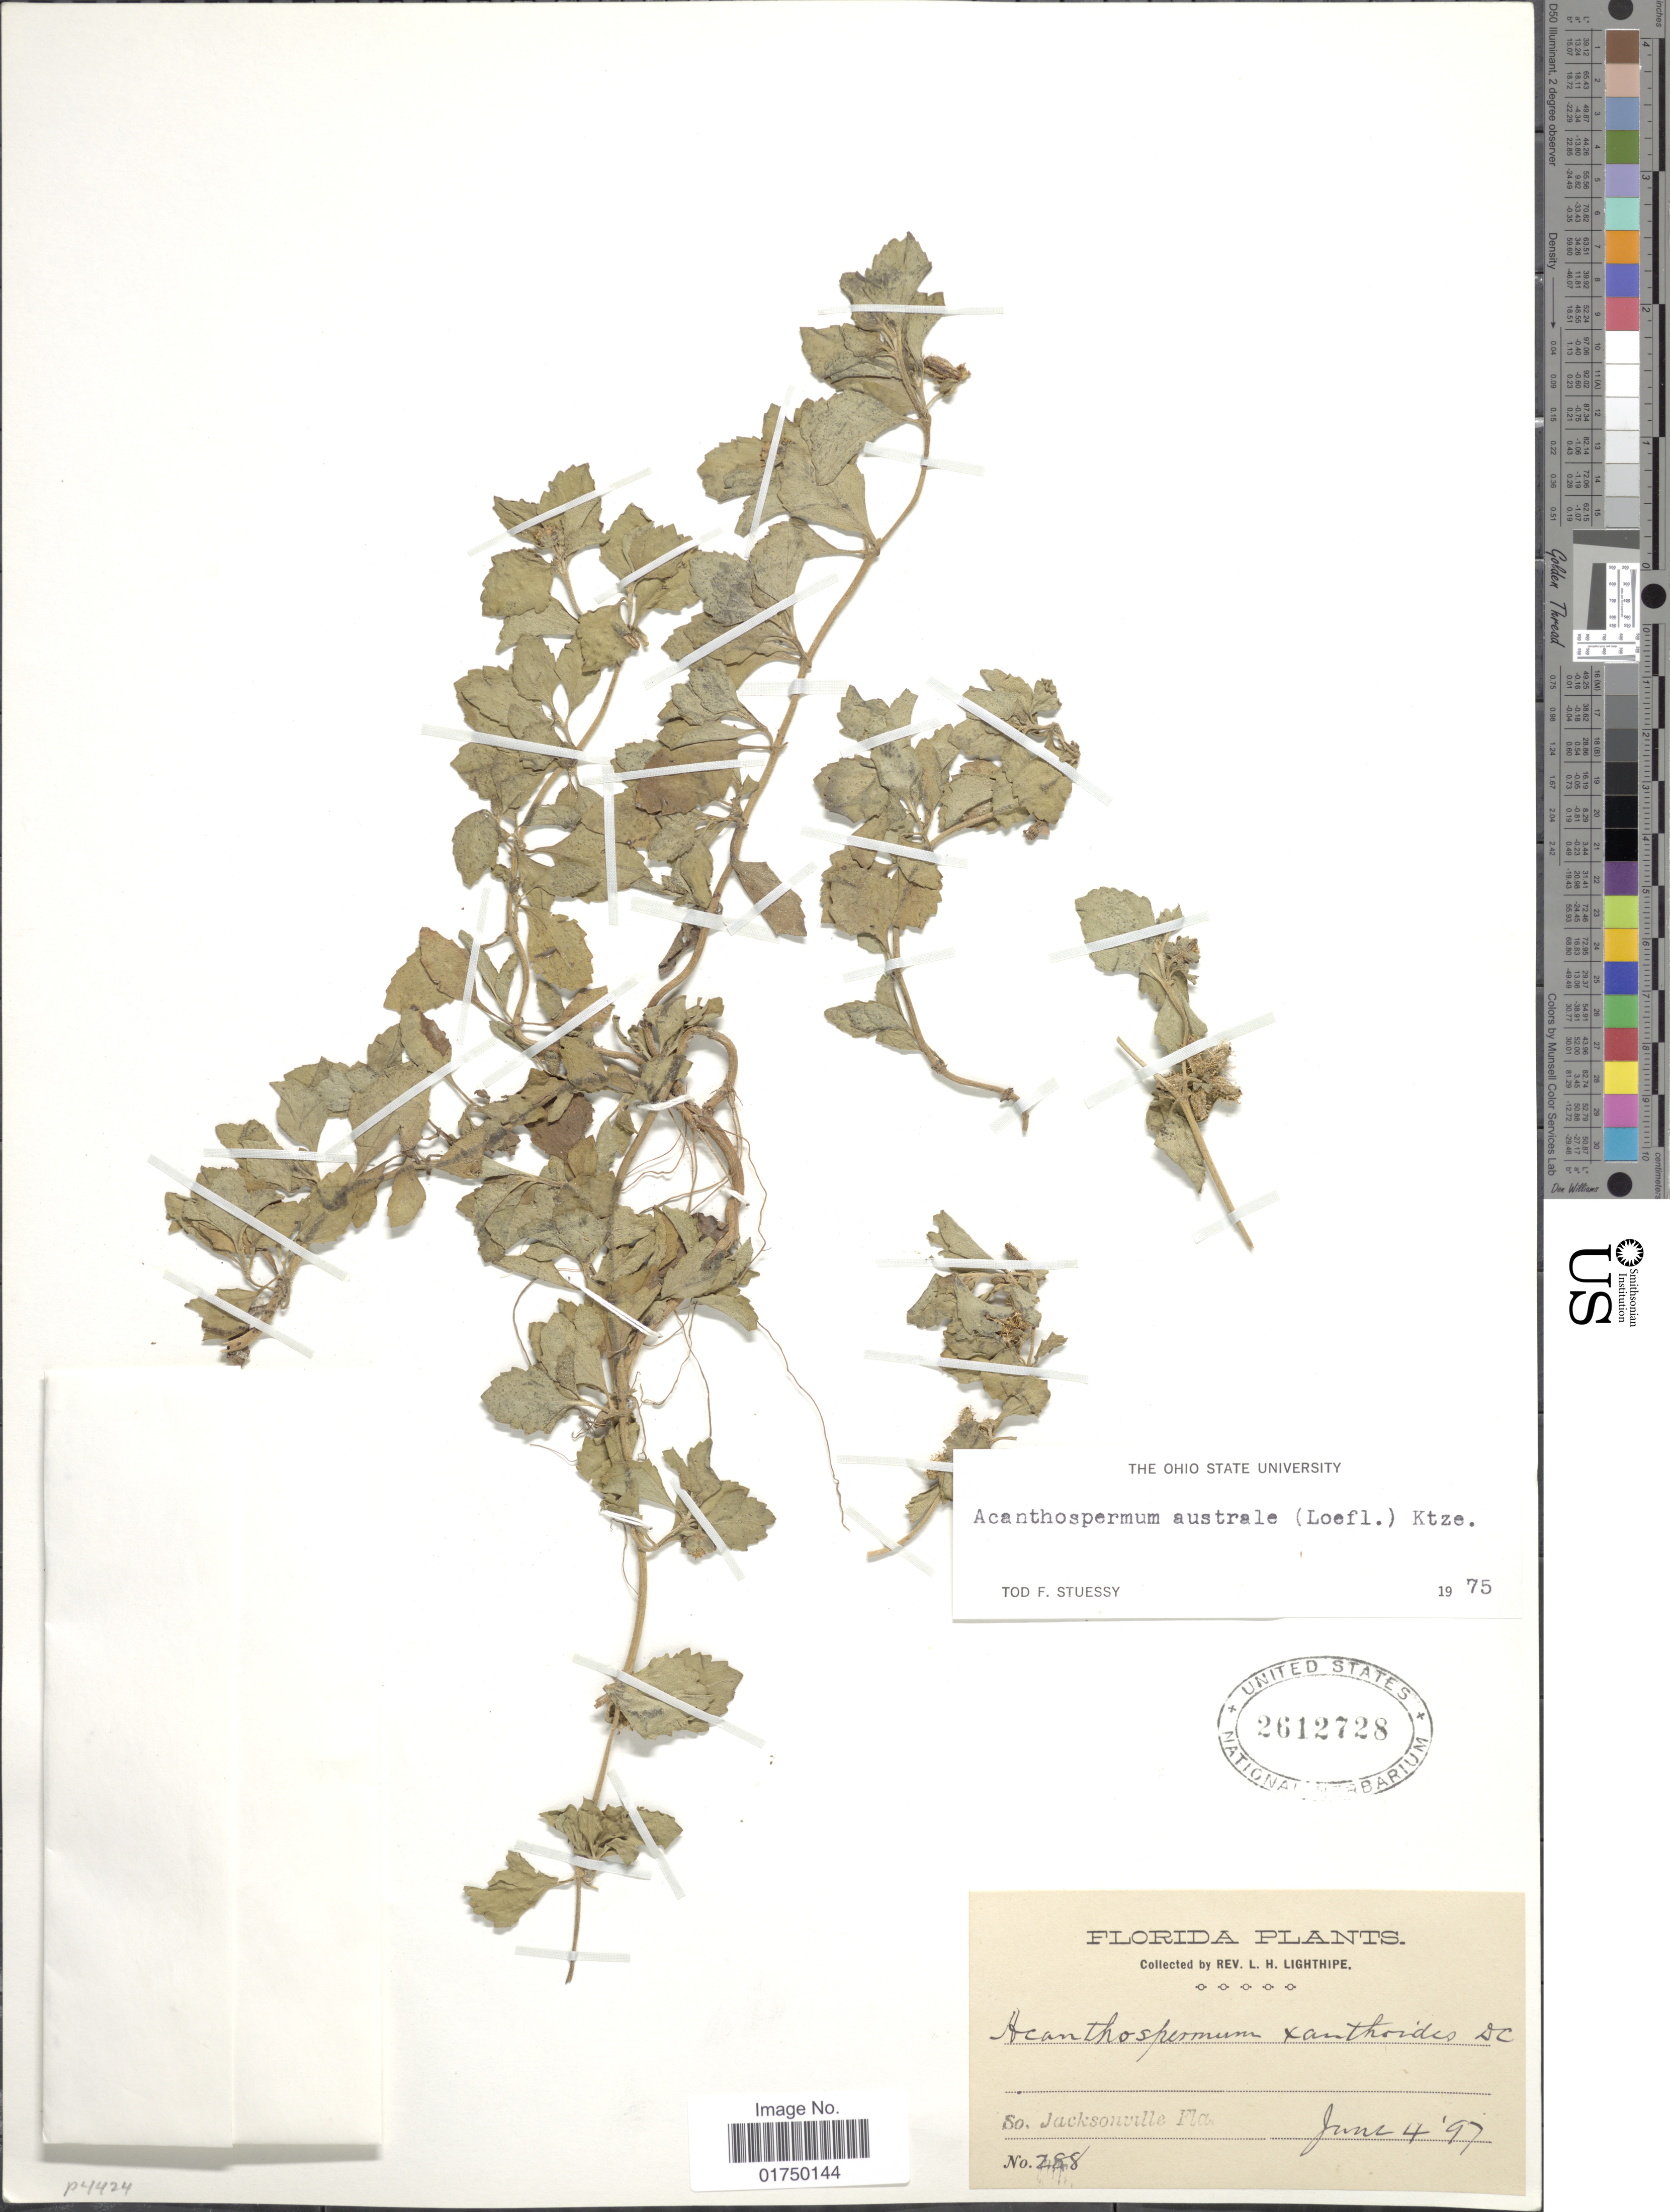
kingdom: Plantae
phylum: Tracheophyta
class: Magnoliopsida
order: Asterales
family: Asteraceae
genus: Acanthospermum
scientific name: Acanthospermum australe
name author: (Loefl.) Kuntze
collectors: Rev. L. H. Lighthipe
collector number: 288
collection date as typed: Transcribed d/m/y: 4/6/97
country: United States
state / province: Florida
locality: So. Jacksonville, Fla.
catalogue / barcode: US 2612728